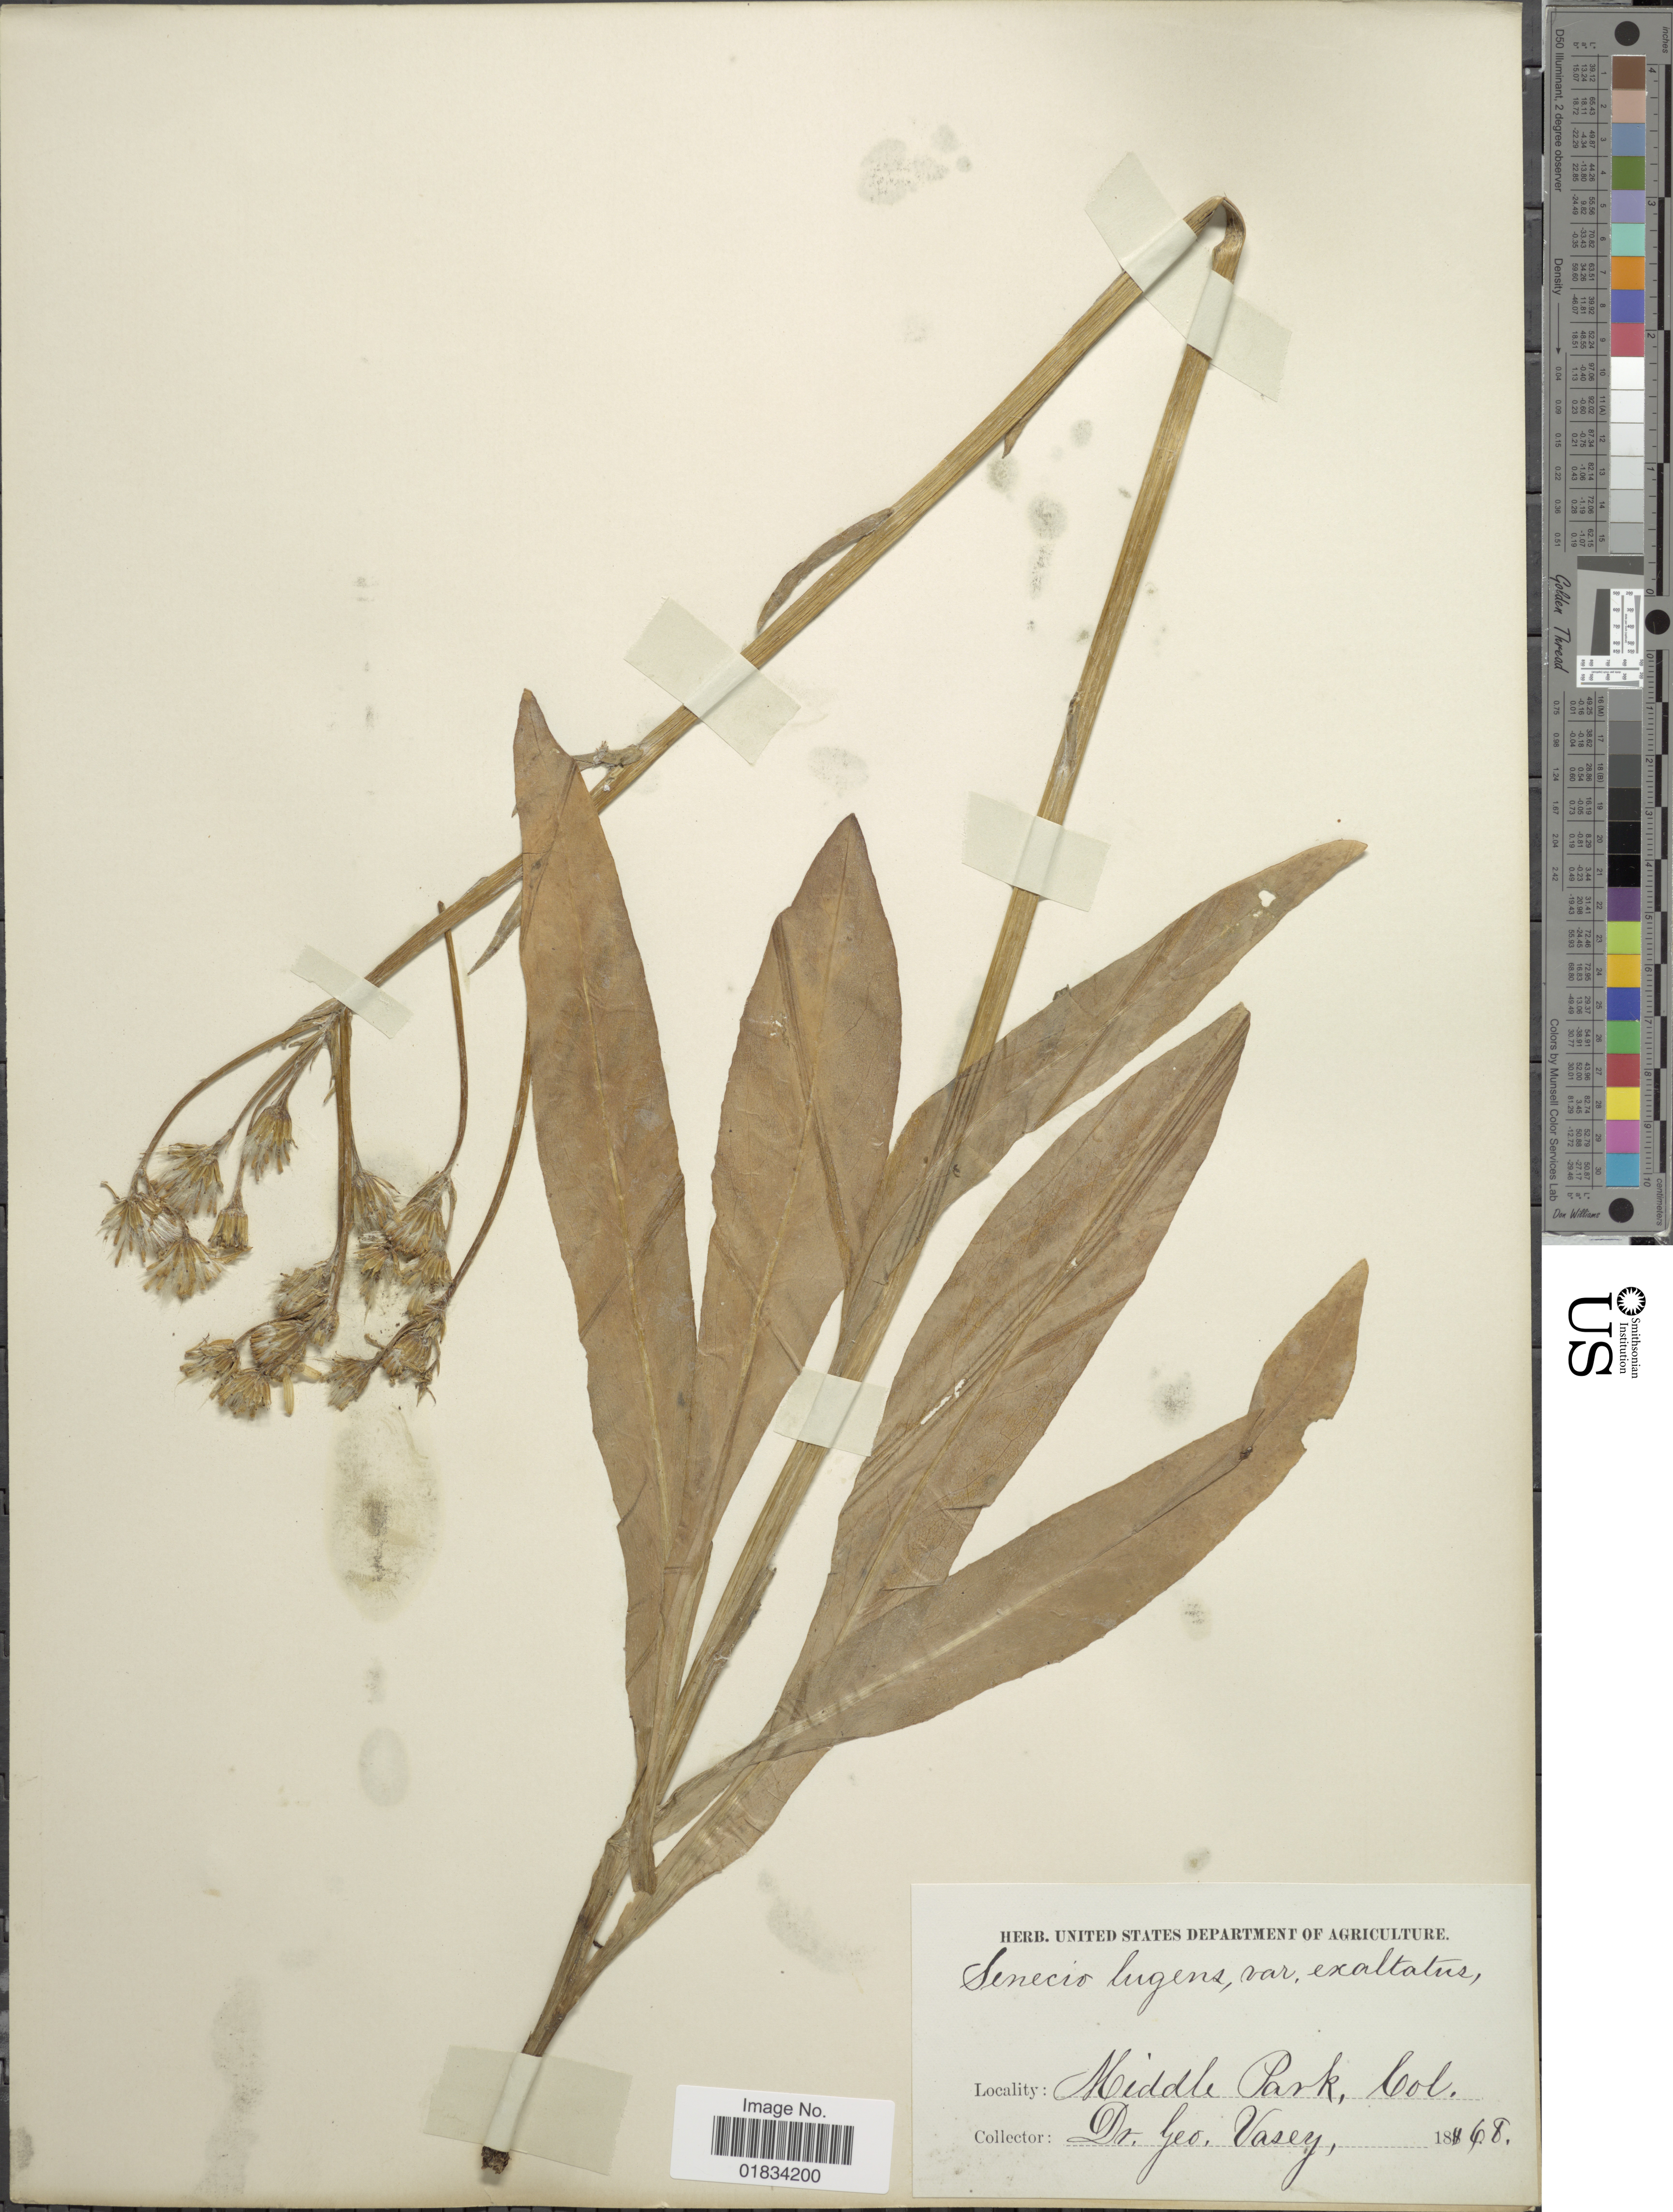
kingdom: Plantae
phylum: Tracheophyta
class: Magnoliopsida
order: Asterales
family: Asteraceae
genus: Senecio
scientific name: Senecio integerrimus var. exaltatus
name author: (Nutt.) Cronq.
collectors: G. Vasey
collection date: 1868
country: United States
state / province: Colorado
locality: Middle Park